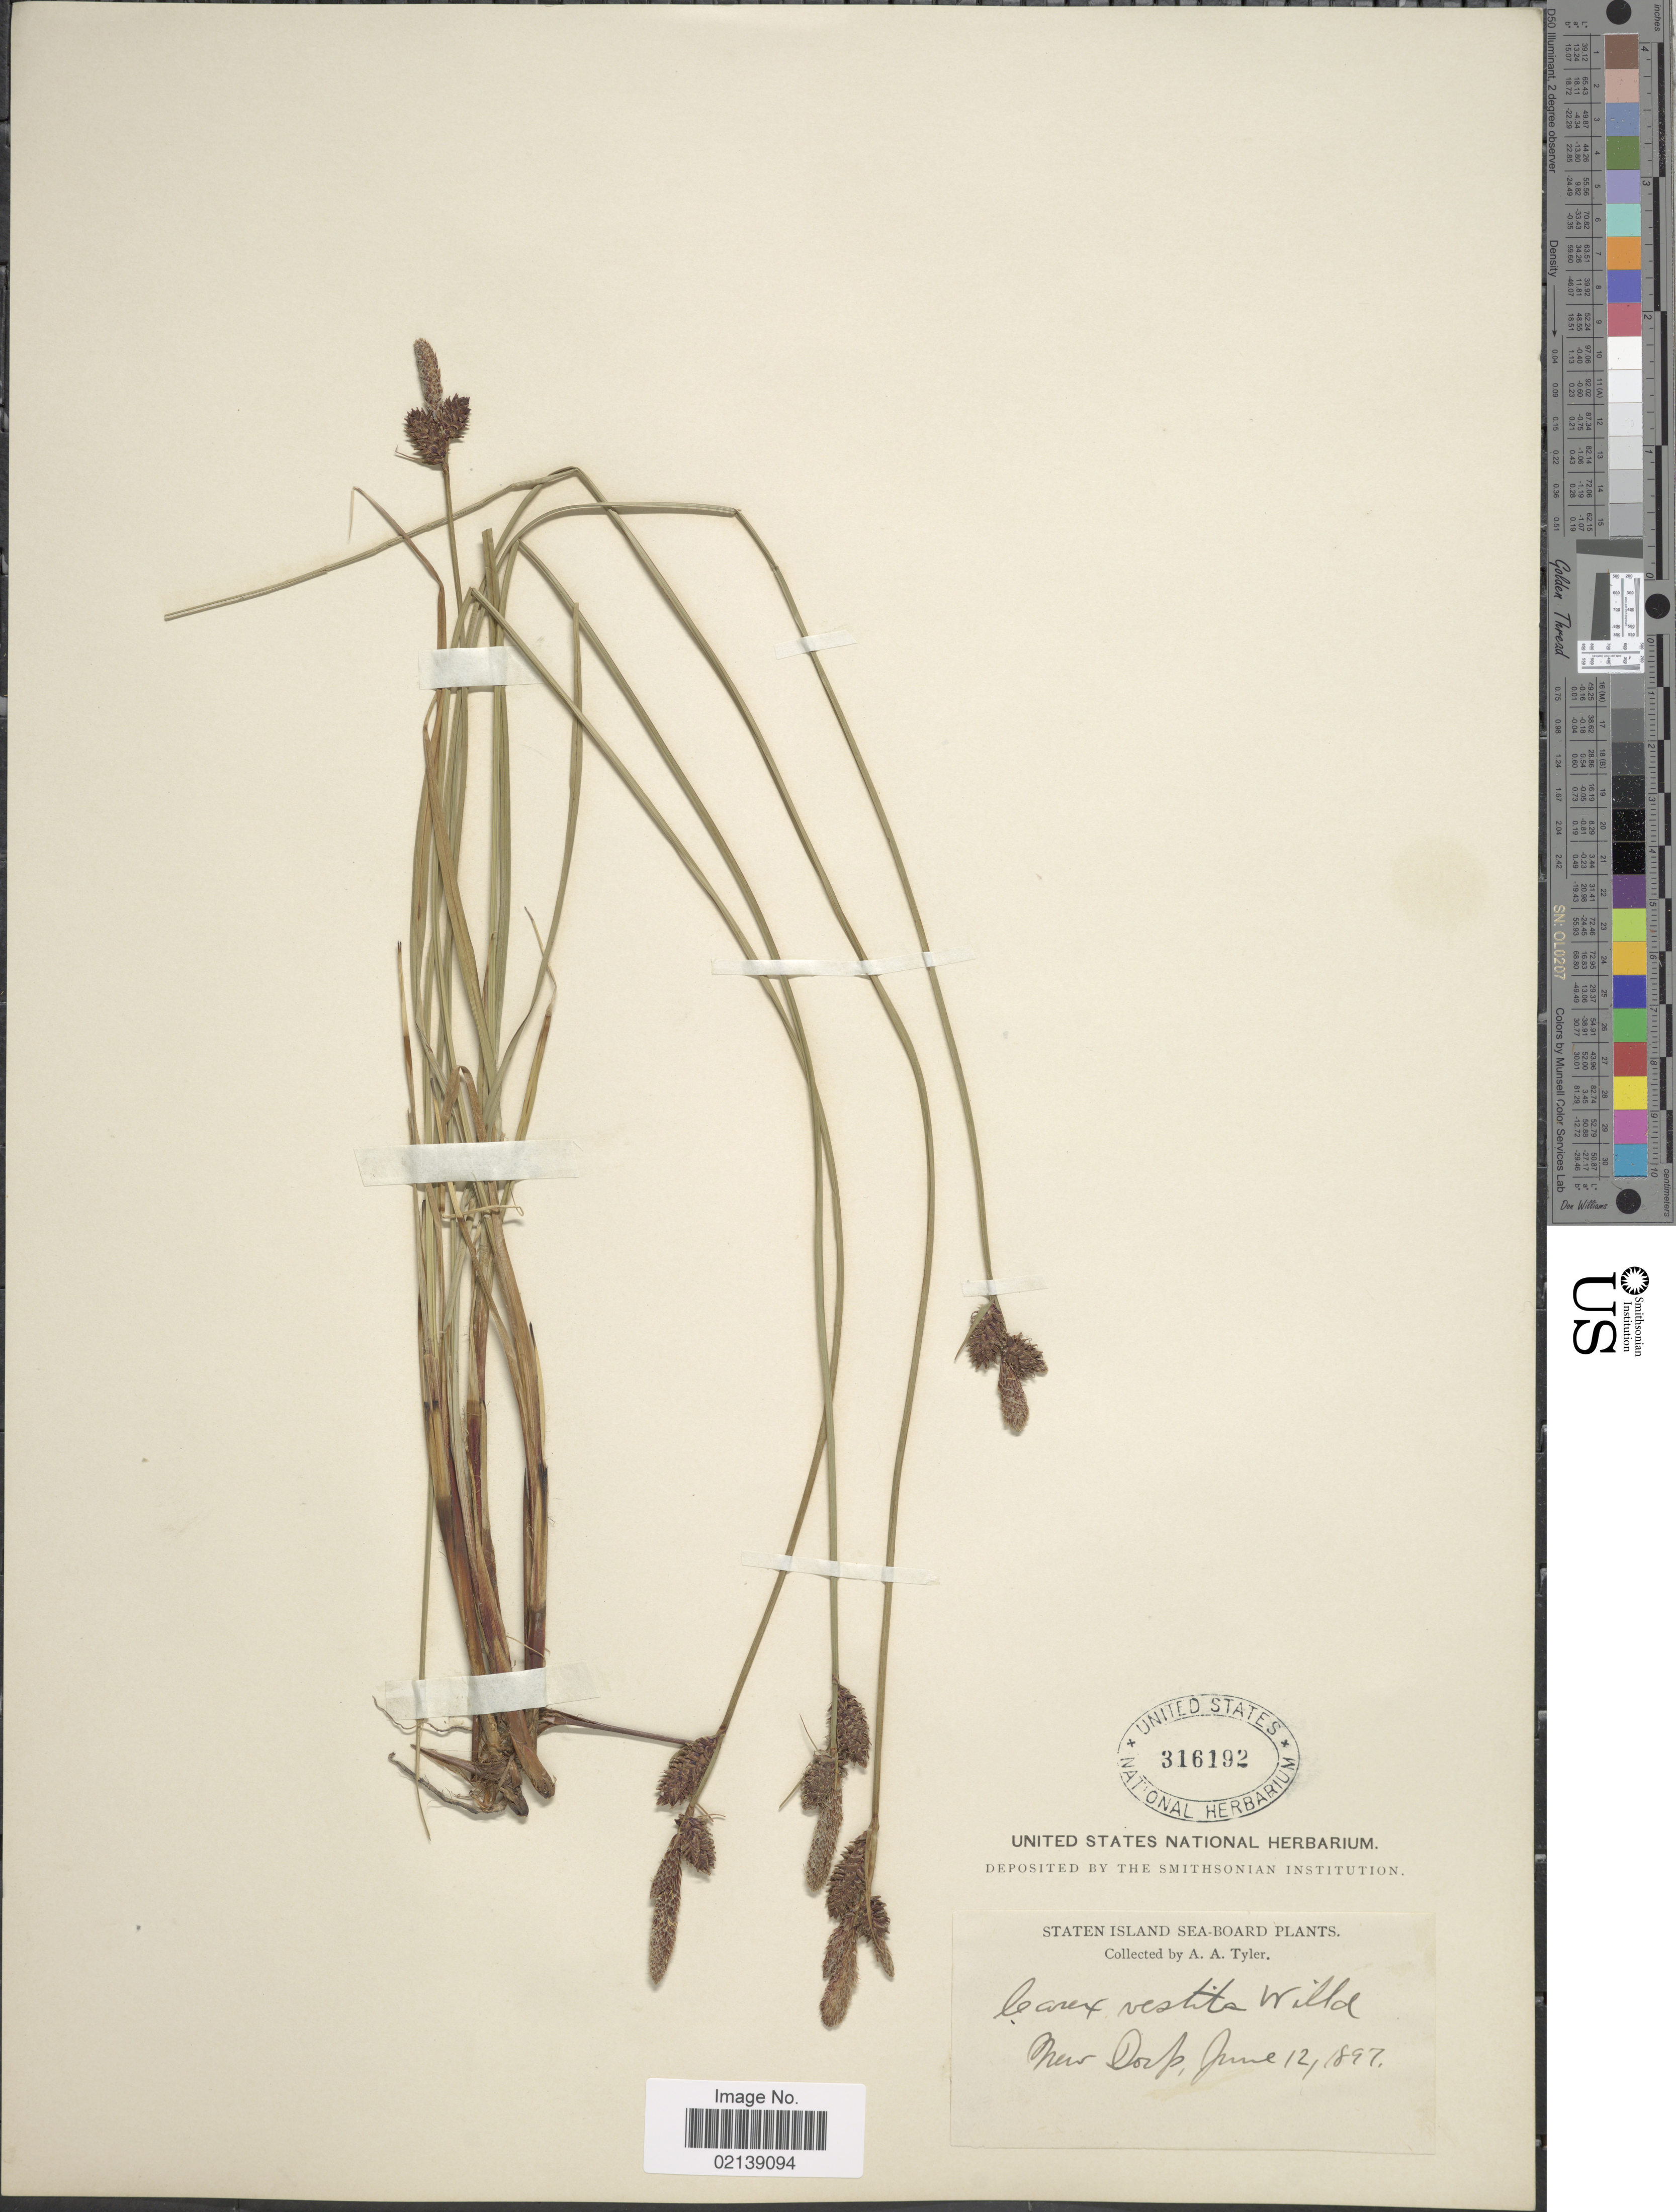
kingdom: Plantae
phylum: Tracheophyta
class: Liliopsida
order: Poales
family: Cyperaceae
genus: Carex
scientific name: Carex vestita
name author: Willd.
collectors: A. Tyler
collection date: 1897-06-12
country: United States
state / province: New York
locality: Staten Island Sea-Board, New Dorp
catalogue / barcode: US 316192